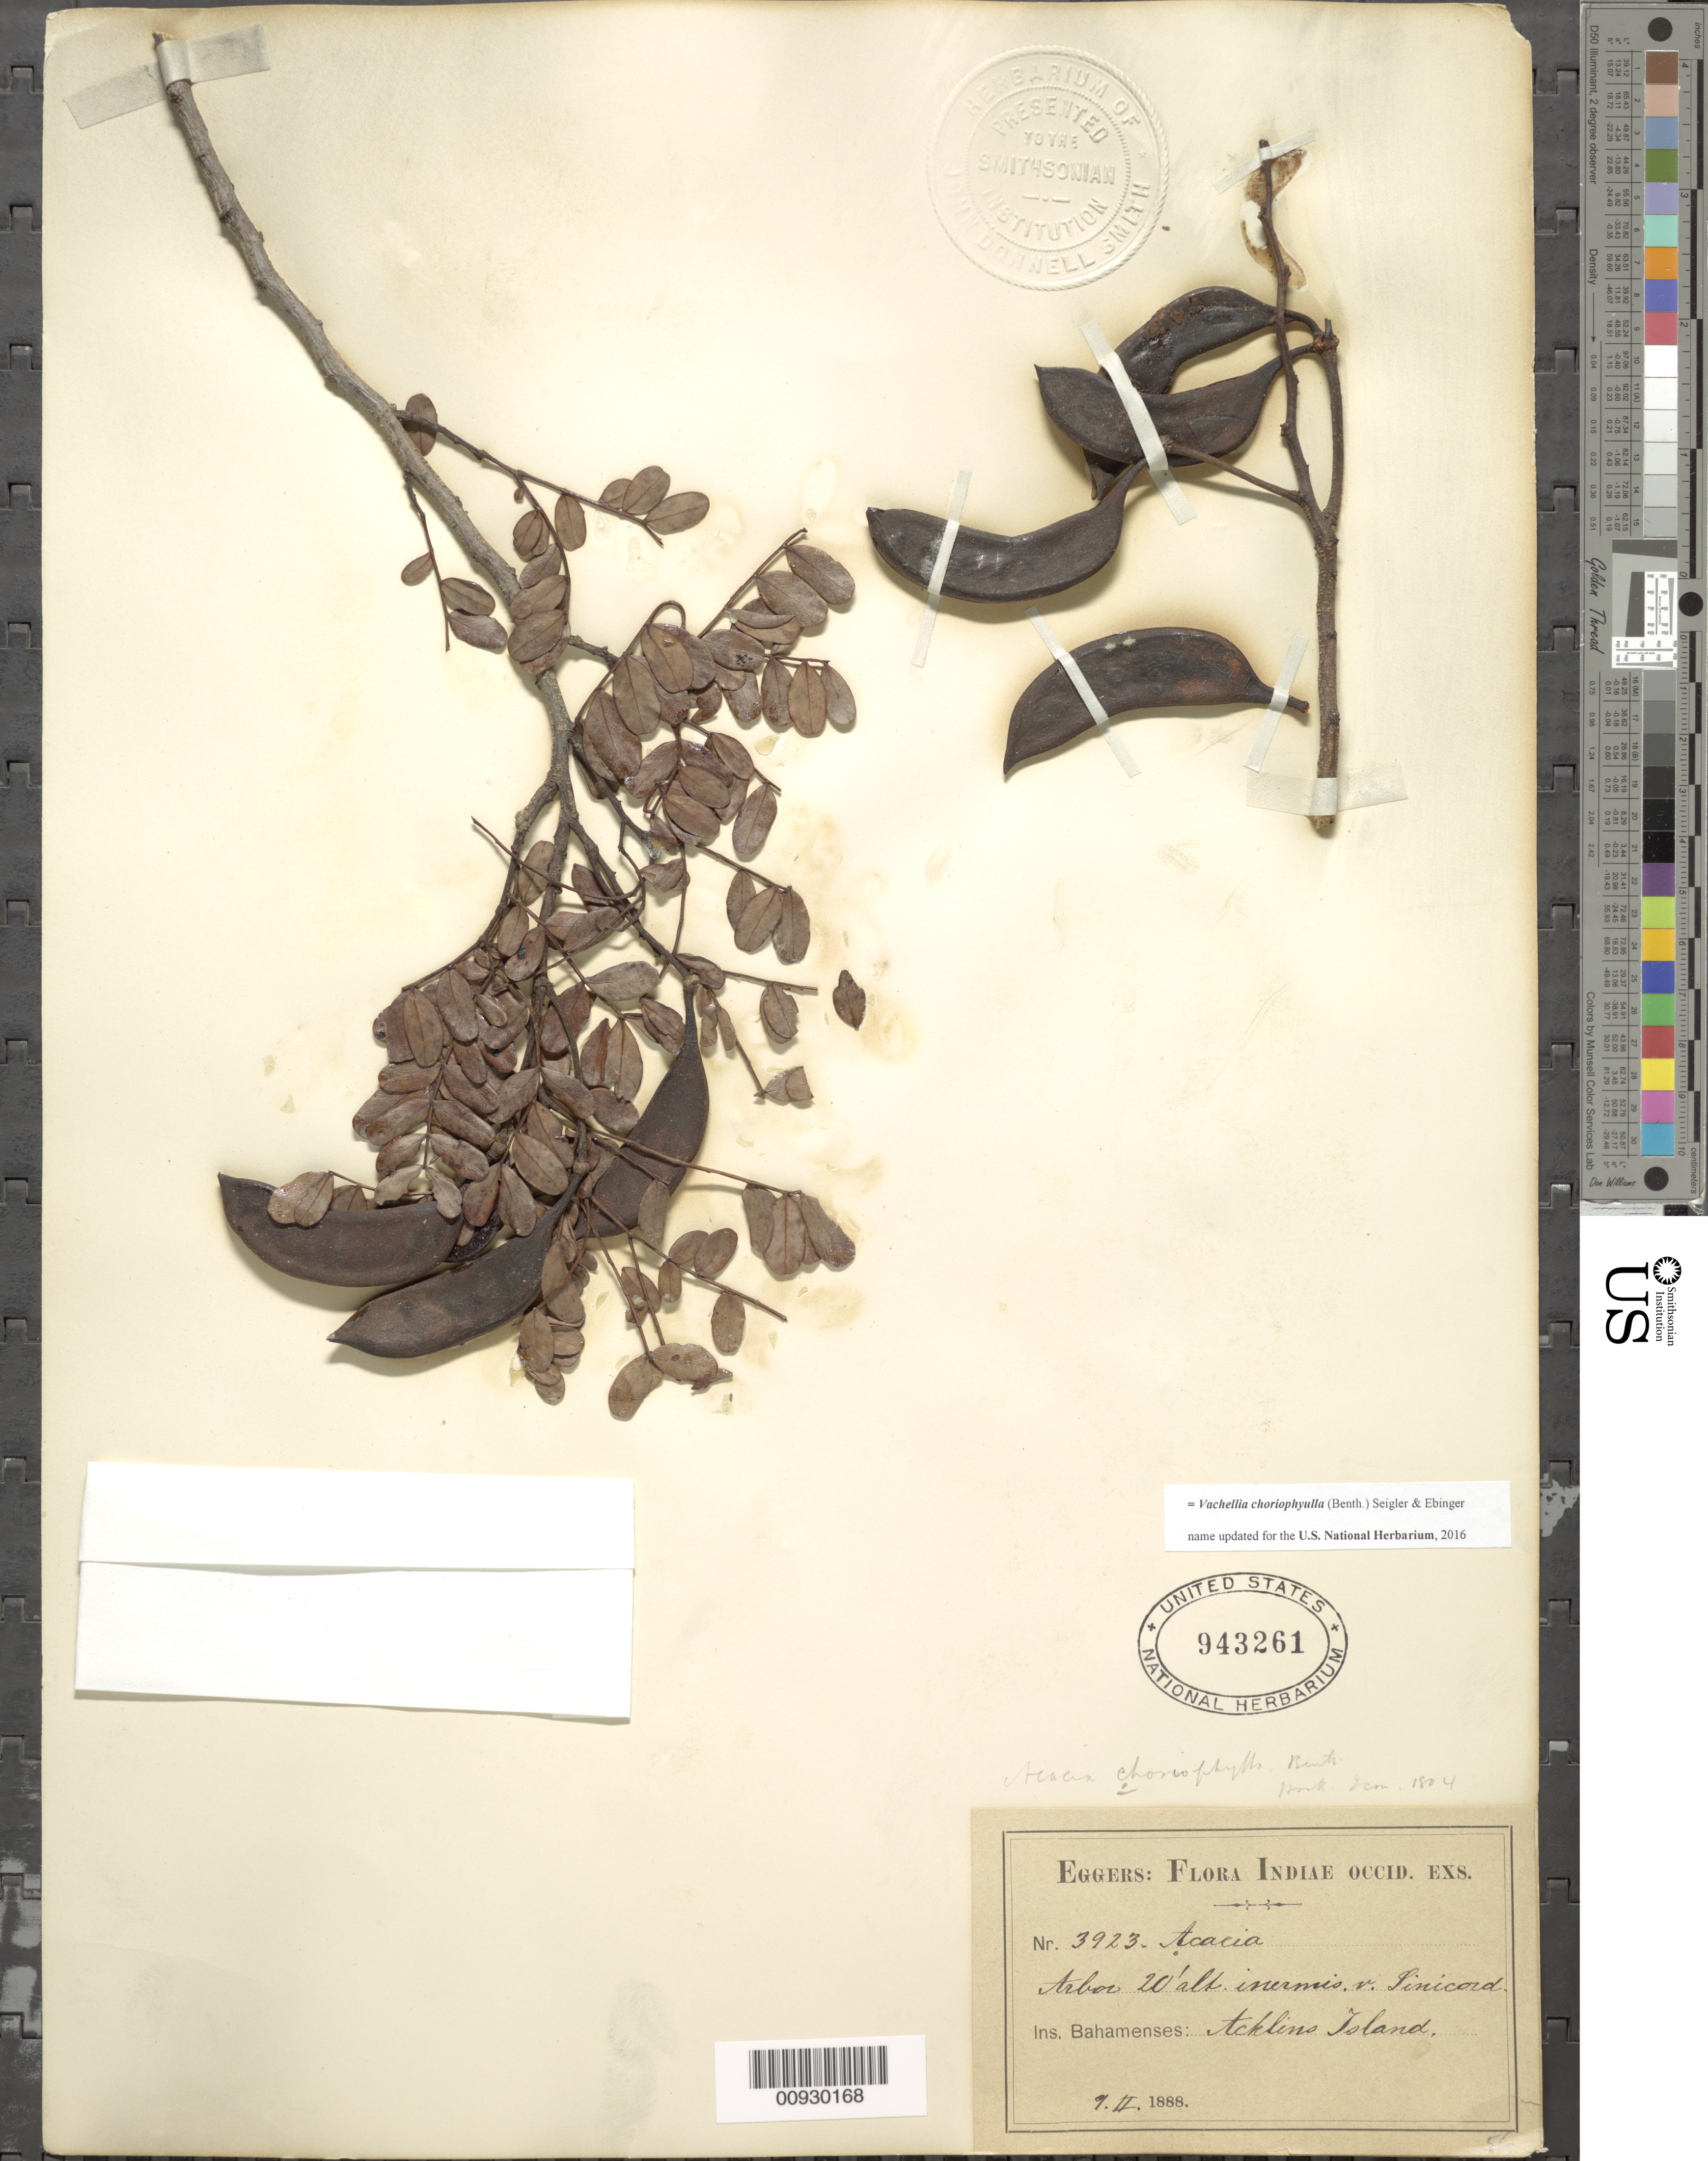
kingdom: Plantae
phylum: Tracheophyta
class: Magnoliopsida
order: Fabales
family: Fabaceae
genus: Vachellia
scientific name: Vachellia choriophylla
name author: (Benth.) Seigler & Ebinger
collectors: H. F. A. von Eggers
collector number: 3923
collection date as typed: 1888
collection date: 1888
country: Bahamas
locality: Acklin's Island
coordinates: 0 N, 0 E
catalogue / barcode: US 943261